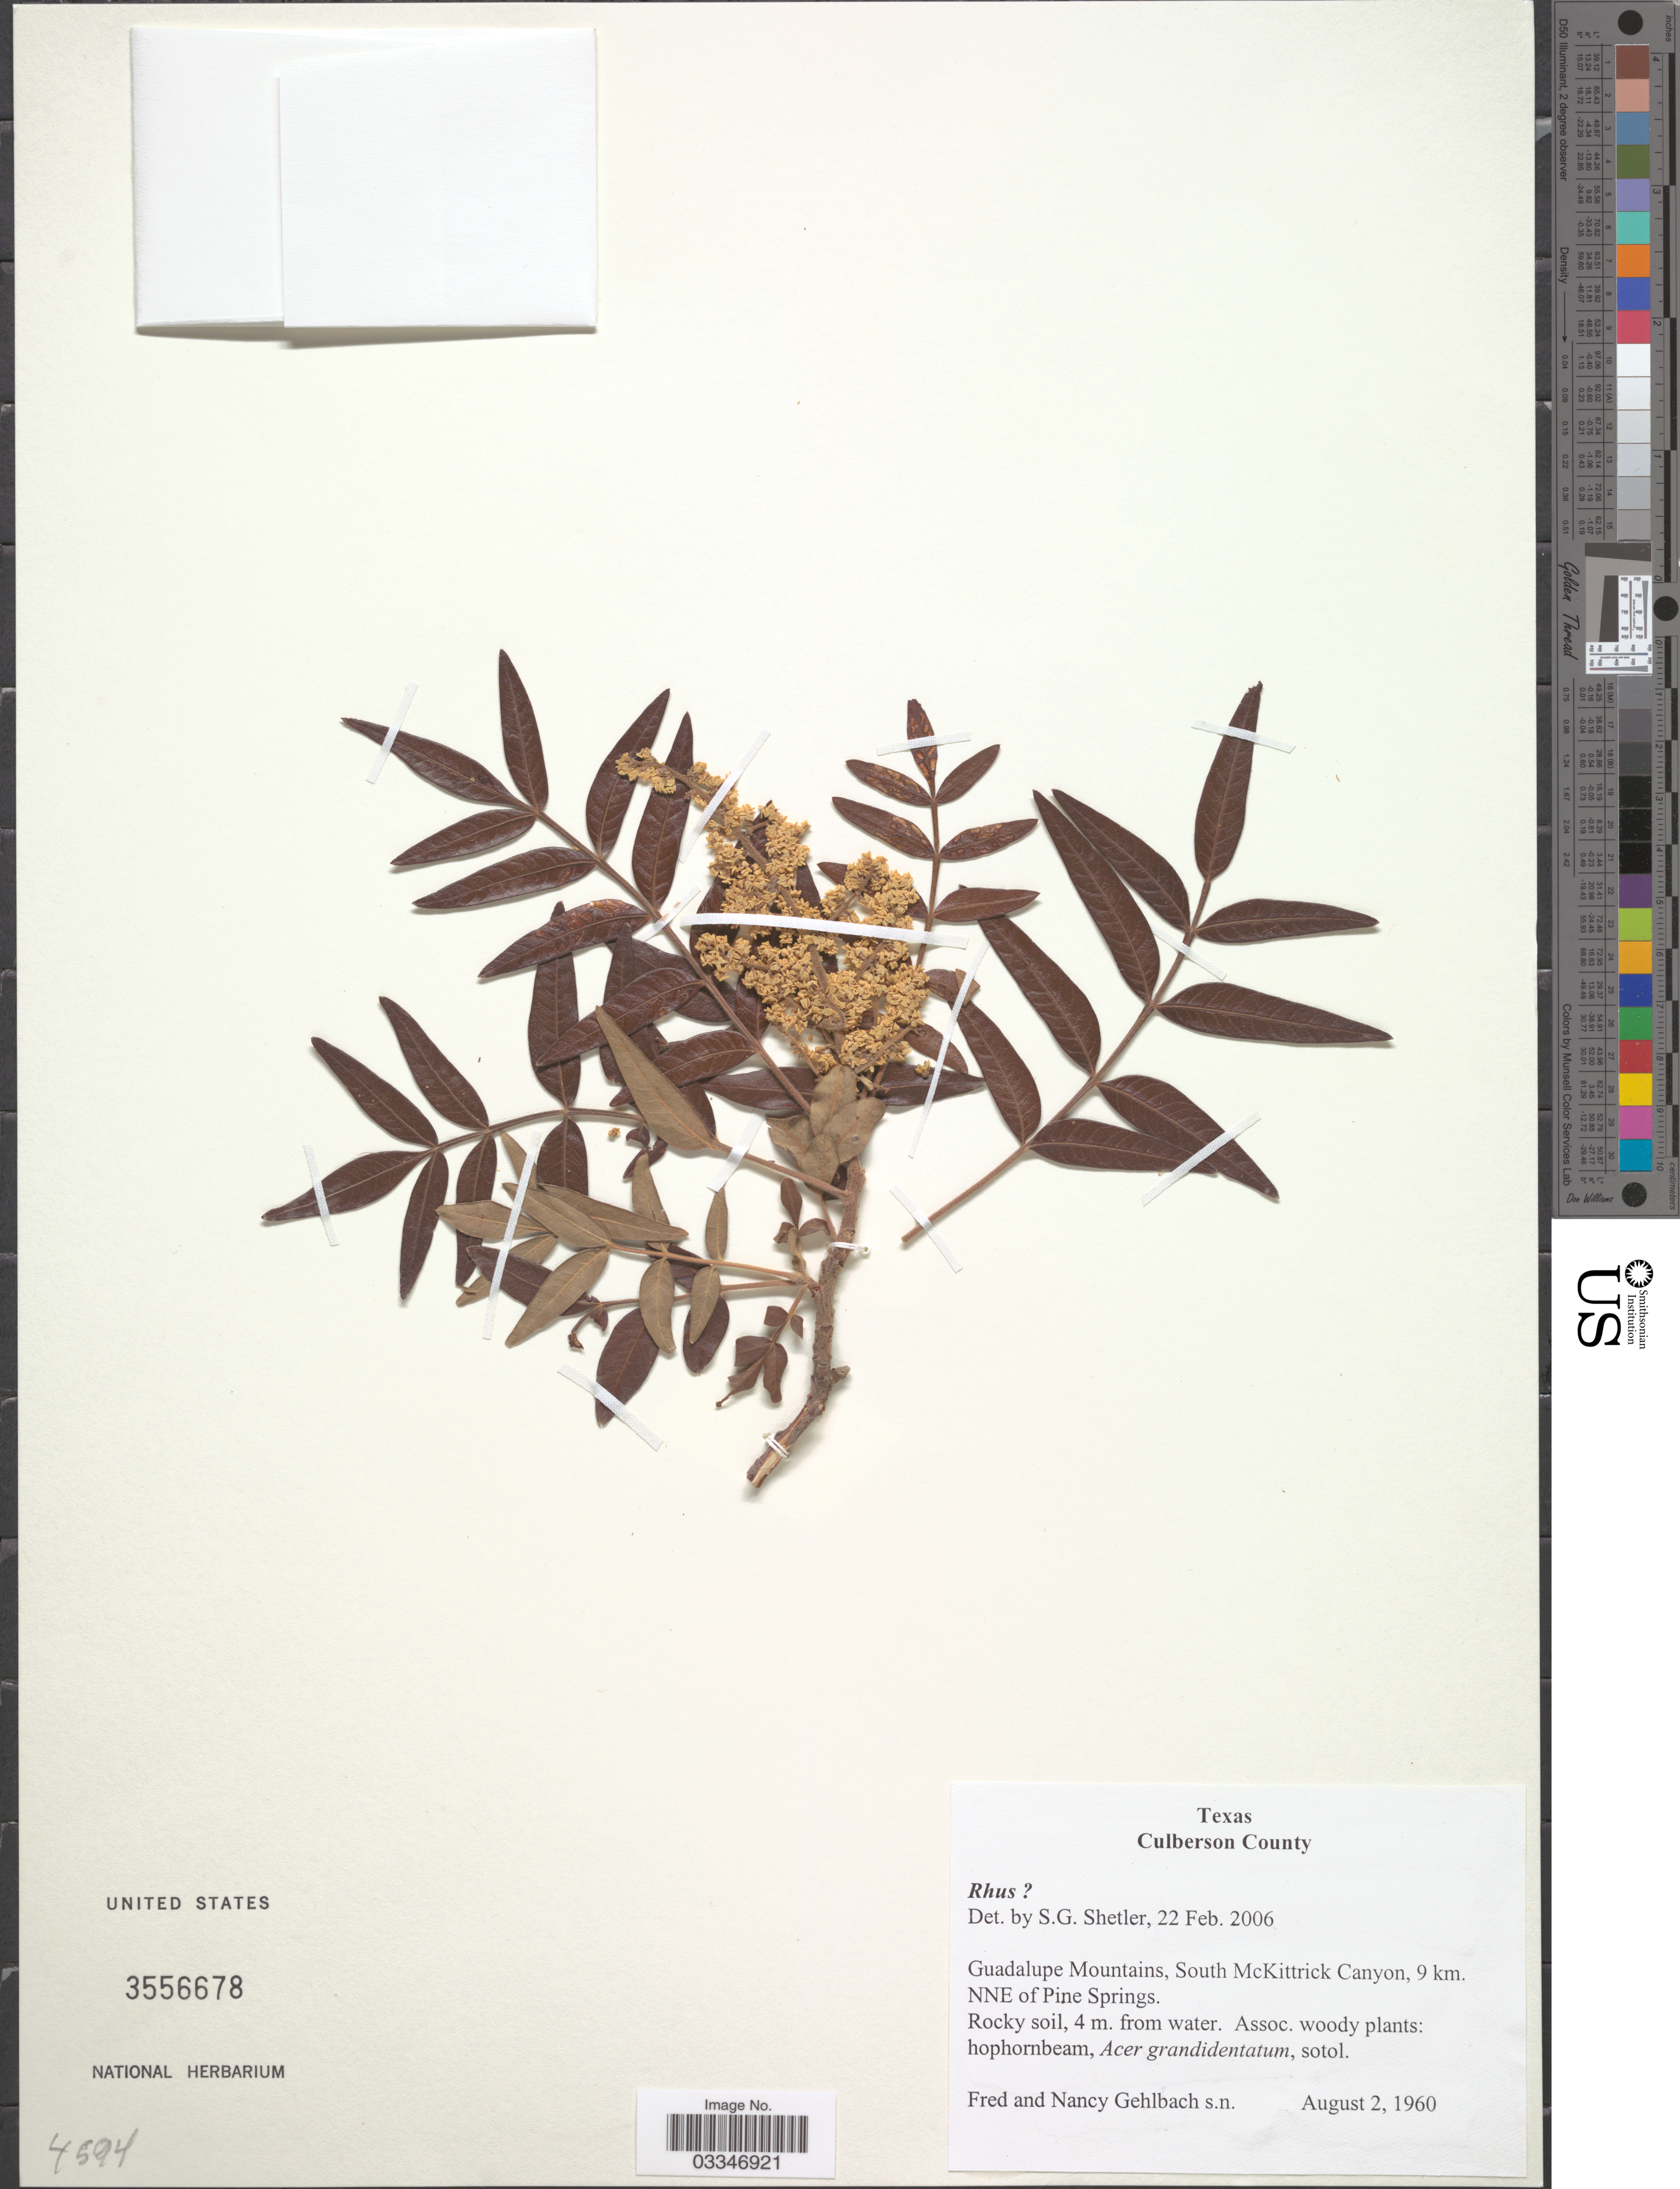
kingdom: Plantae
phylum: Tracheophyta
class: Magnoliopsida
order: Sapindales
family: Anacardiaceae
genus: Rhus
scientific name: Rhus copallinum var. lanceolata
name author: A. Gray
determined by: Mitchell, John D.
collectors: F. R. Gehlbach & N. Y. Gehlbach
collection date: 1960-08-02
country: United States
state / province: Texas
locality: Culberson County, Guadalupe Mountains, South of McKittrick Canyon, 9 km. NNE of Pine Springs.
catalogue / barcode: US 3556678